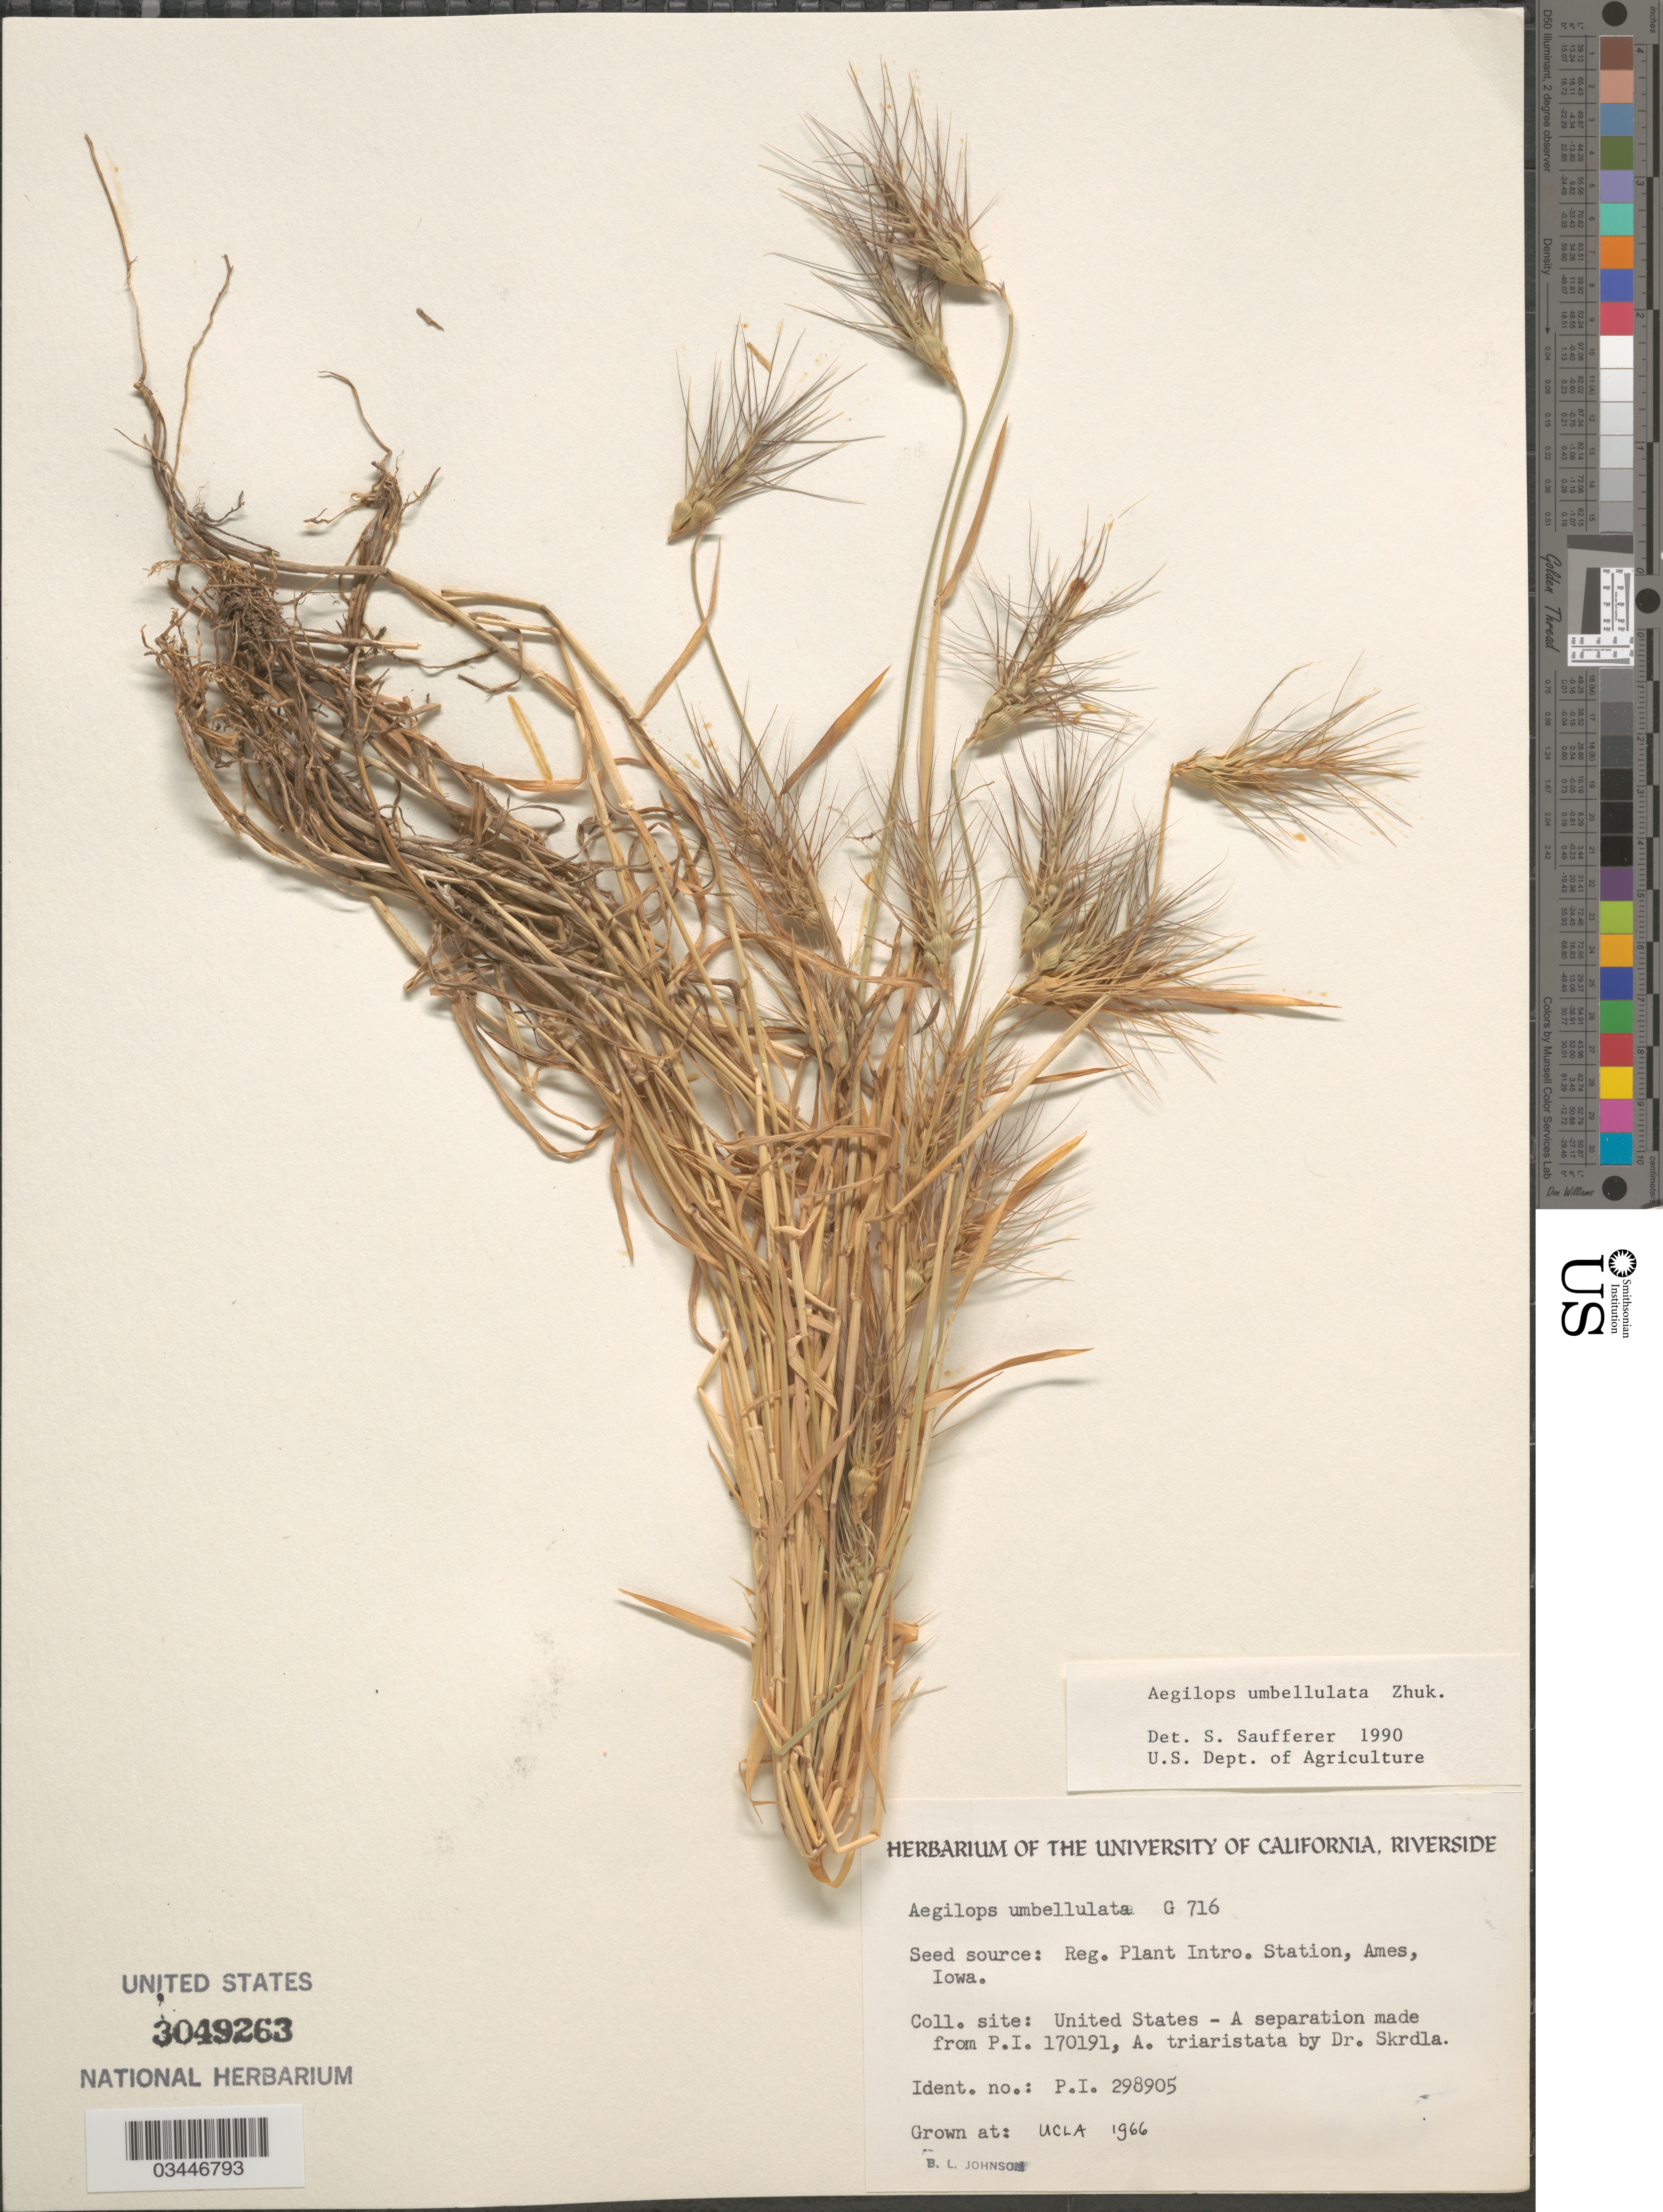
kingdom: Plantae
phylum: Tracheophyta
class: Liliopsida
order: Poales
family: Poaceae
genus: Aegilops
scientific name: Aegilops umbellulata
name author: Zhuk.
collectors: B. Johnson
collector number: G716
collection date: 1966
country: United States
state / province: California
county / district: Los Angeles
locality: UCLA.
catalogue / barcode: US 3049263